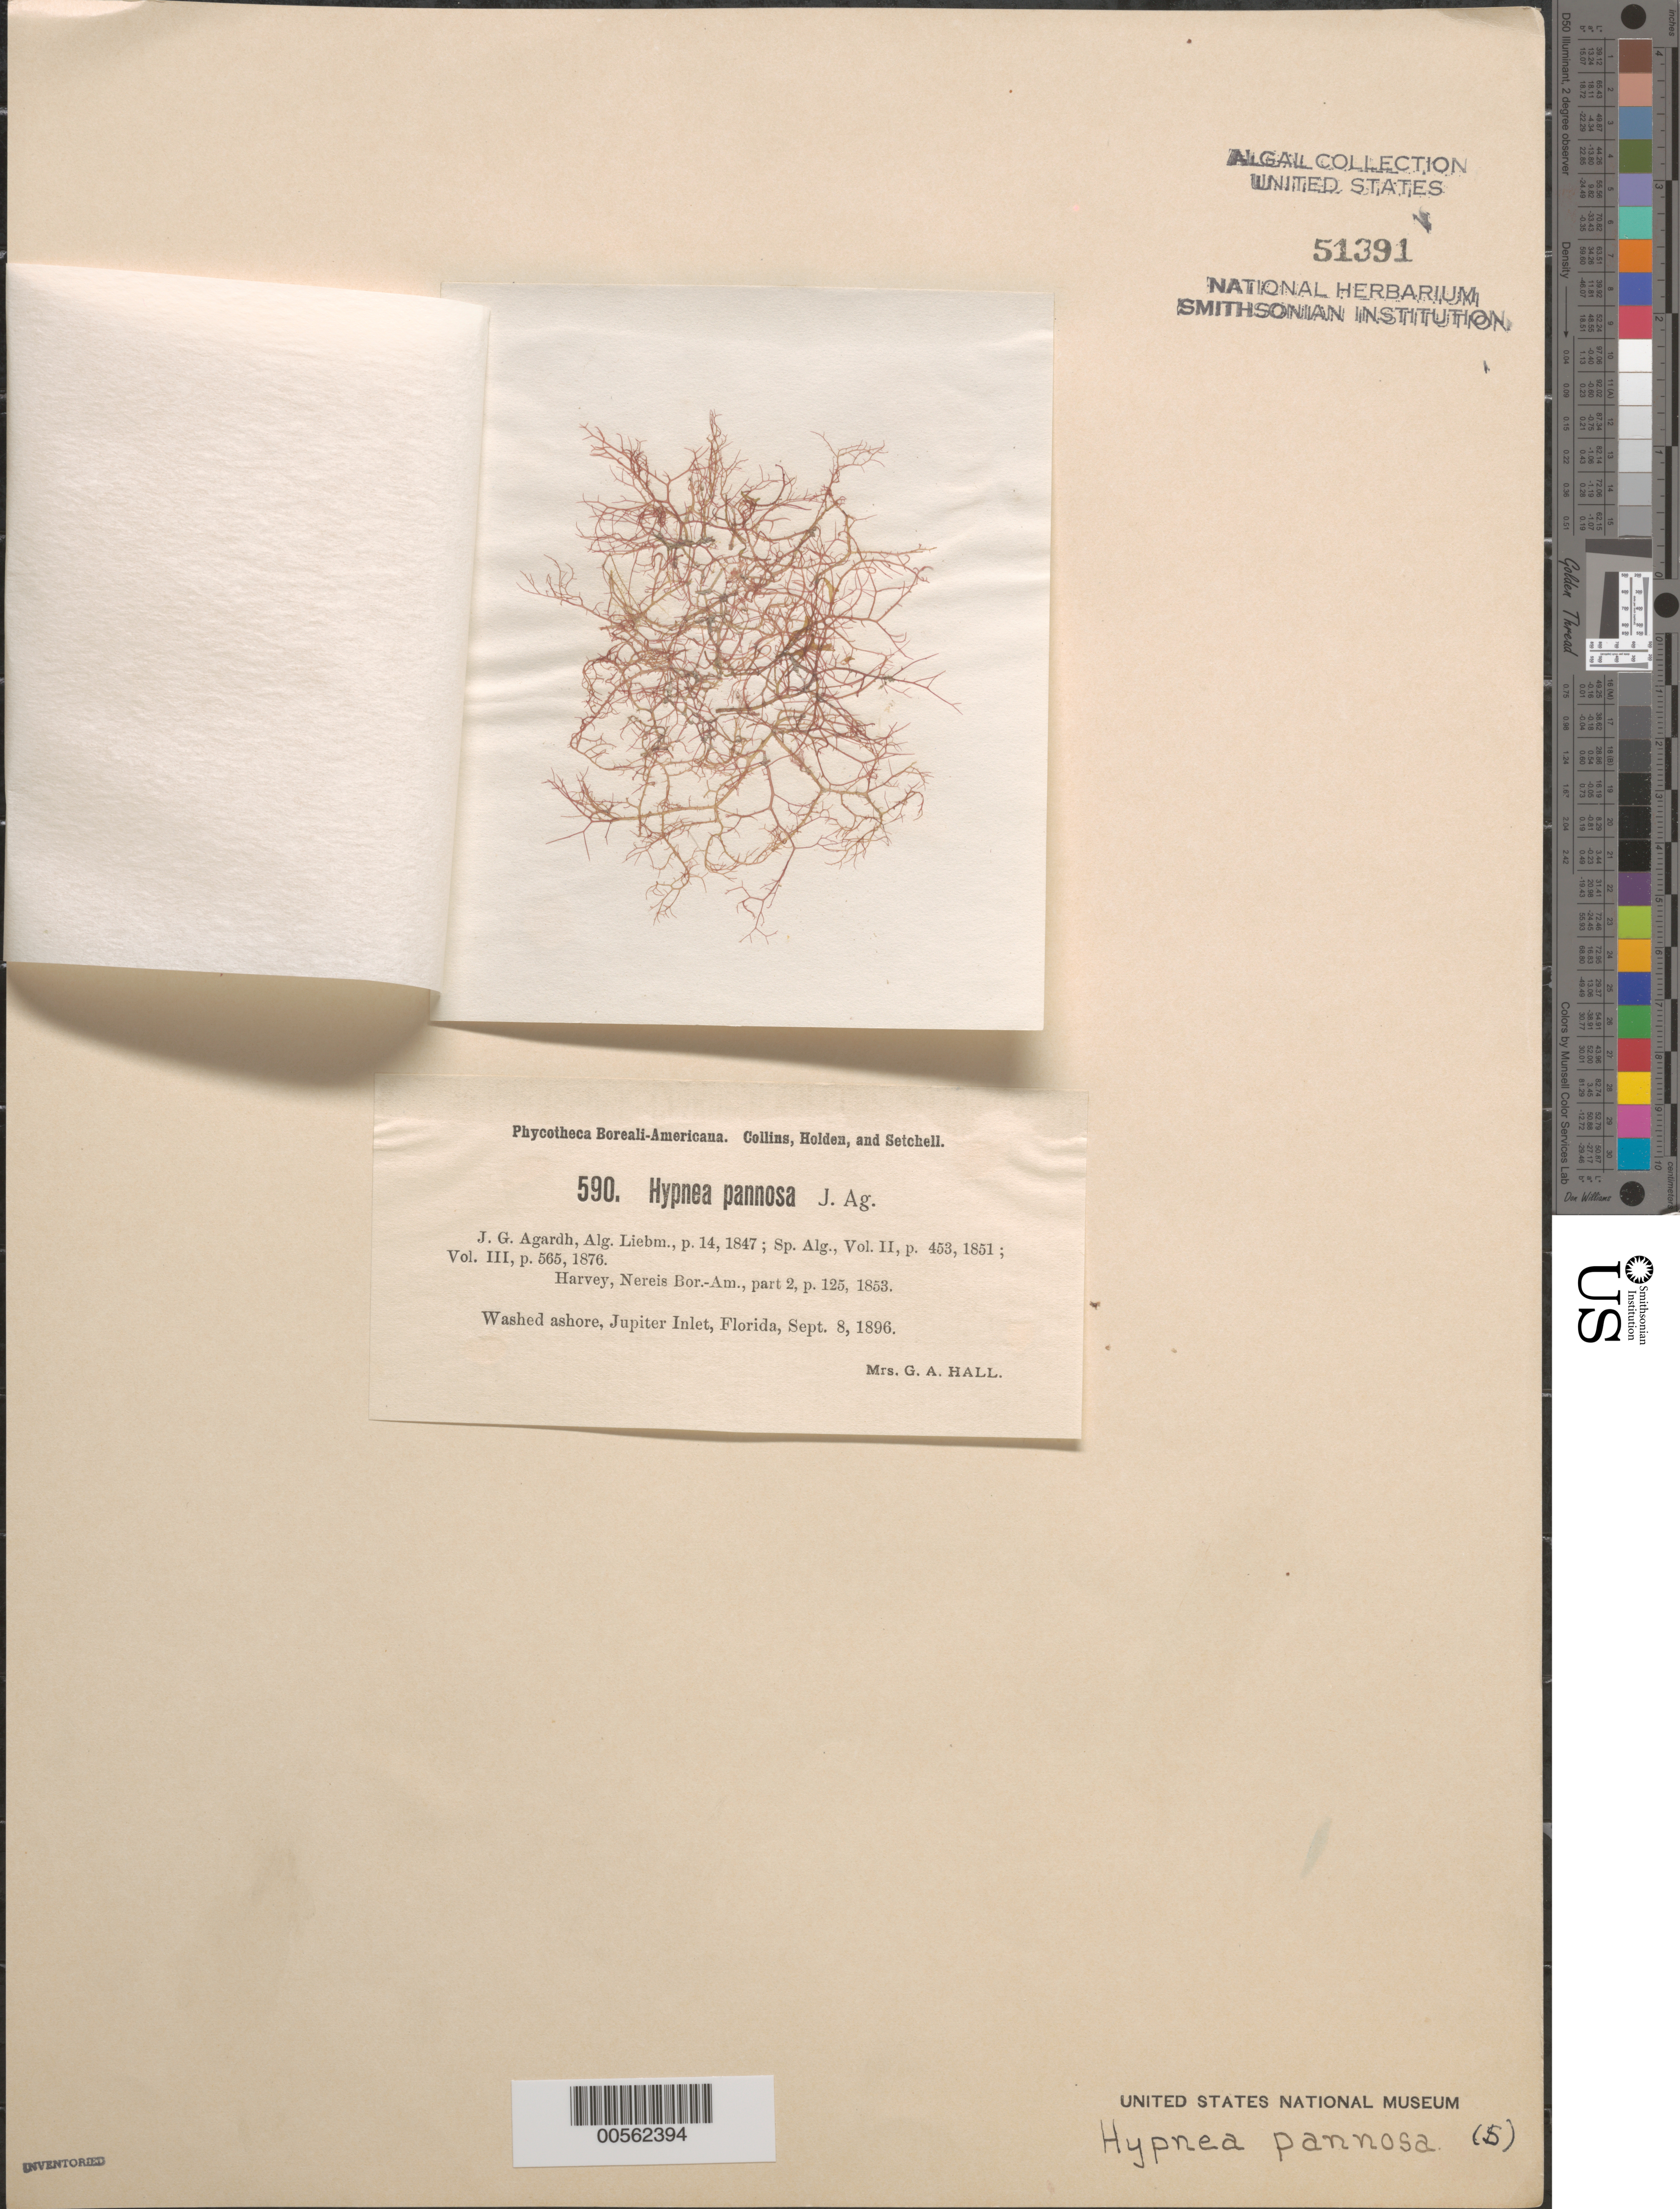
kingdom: Plantae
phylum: Rhodophyta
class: Florideophyceae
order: Gigartinales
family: Cystocloniaceae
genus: Hypnea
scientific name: Hypnea pannosa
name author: J. Agardh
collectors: Mrs. Hall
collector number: PB-A 590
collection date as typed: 08 Sep 1896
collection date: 1896-09-08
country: United States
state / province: Florida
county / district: Palm Beach County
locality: Jupiter Inlet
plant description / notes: Collins, Holden & Setchell, Phycotheca Boreali-Americana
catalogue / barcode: US 51391